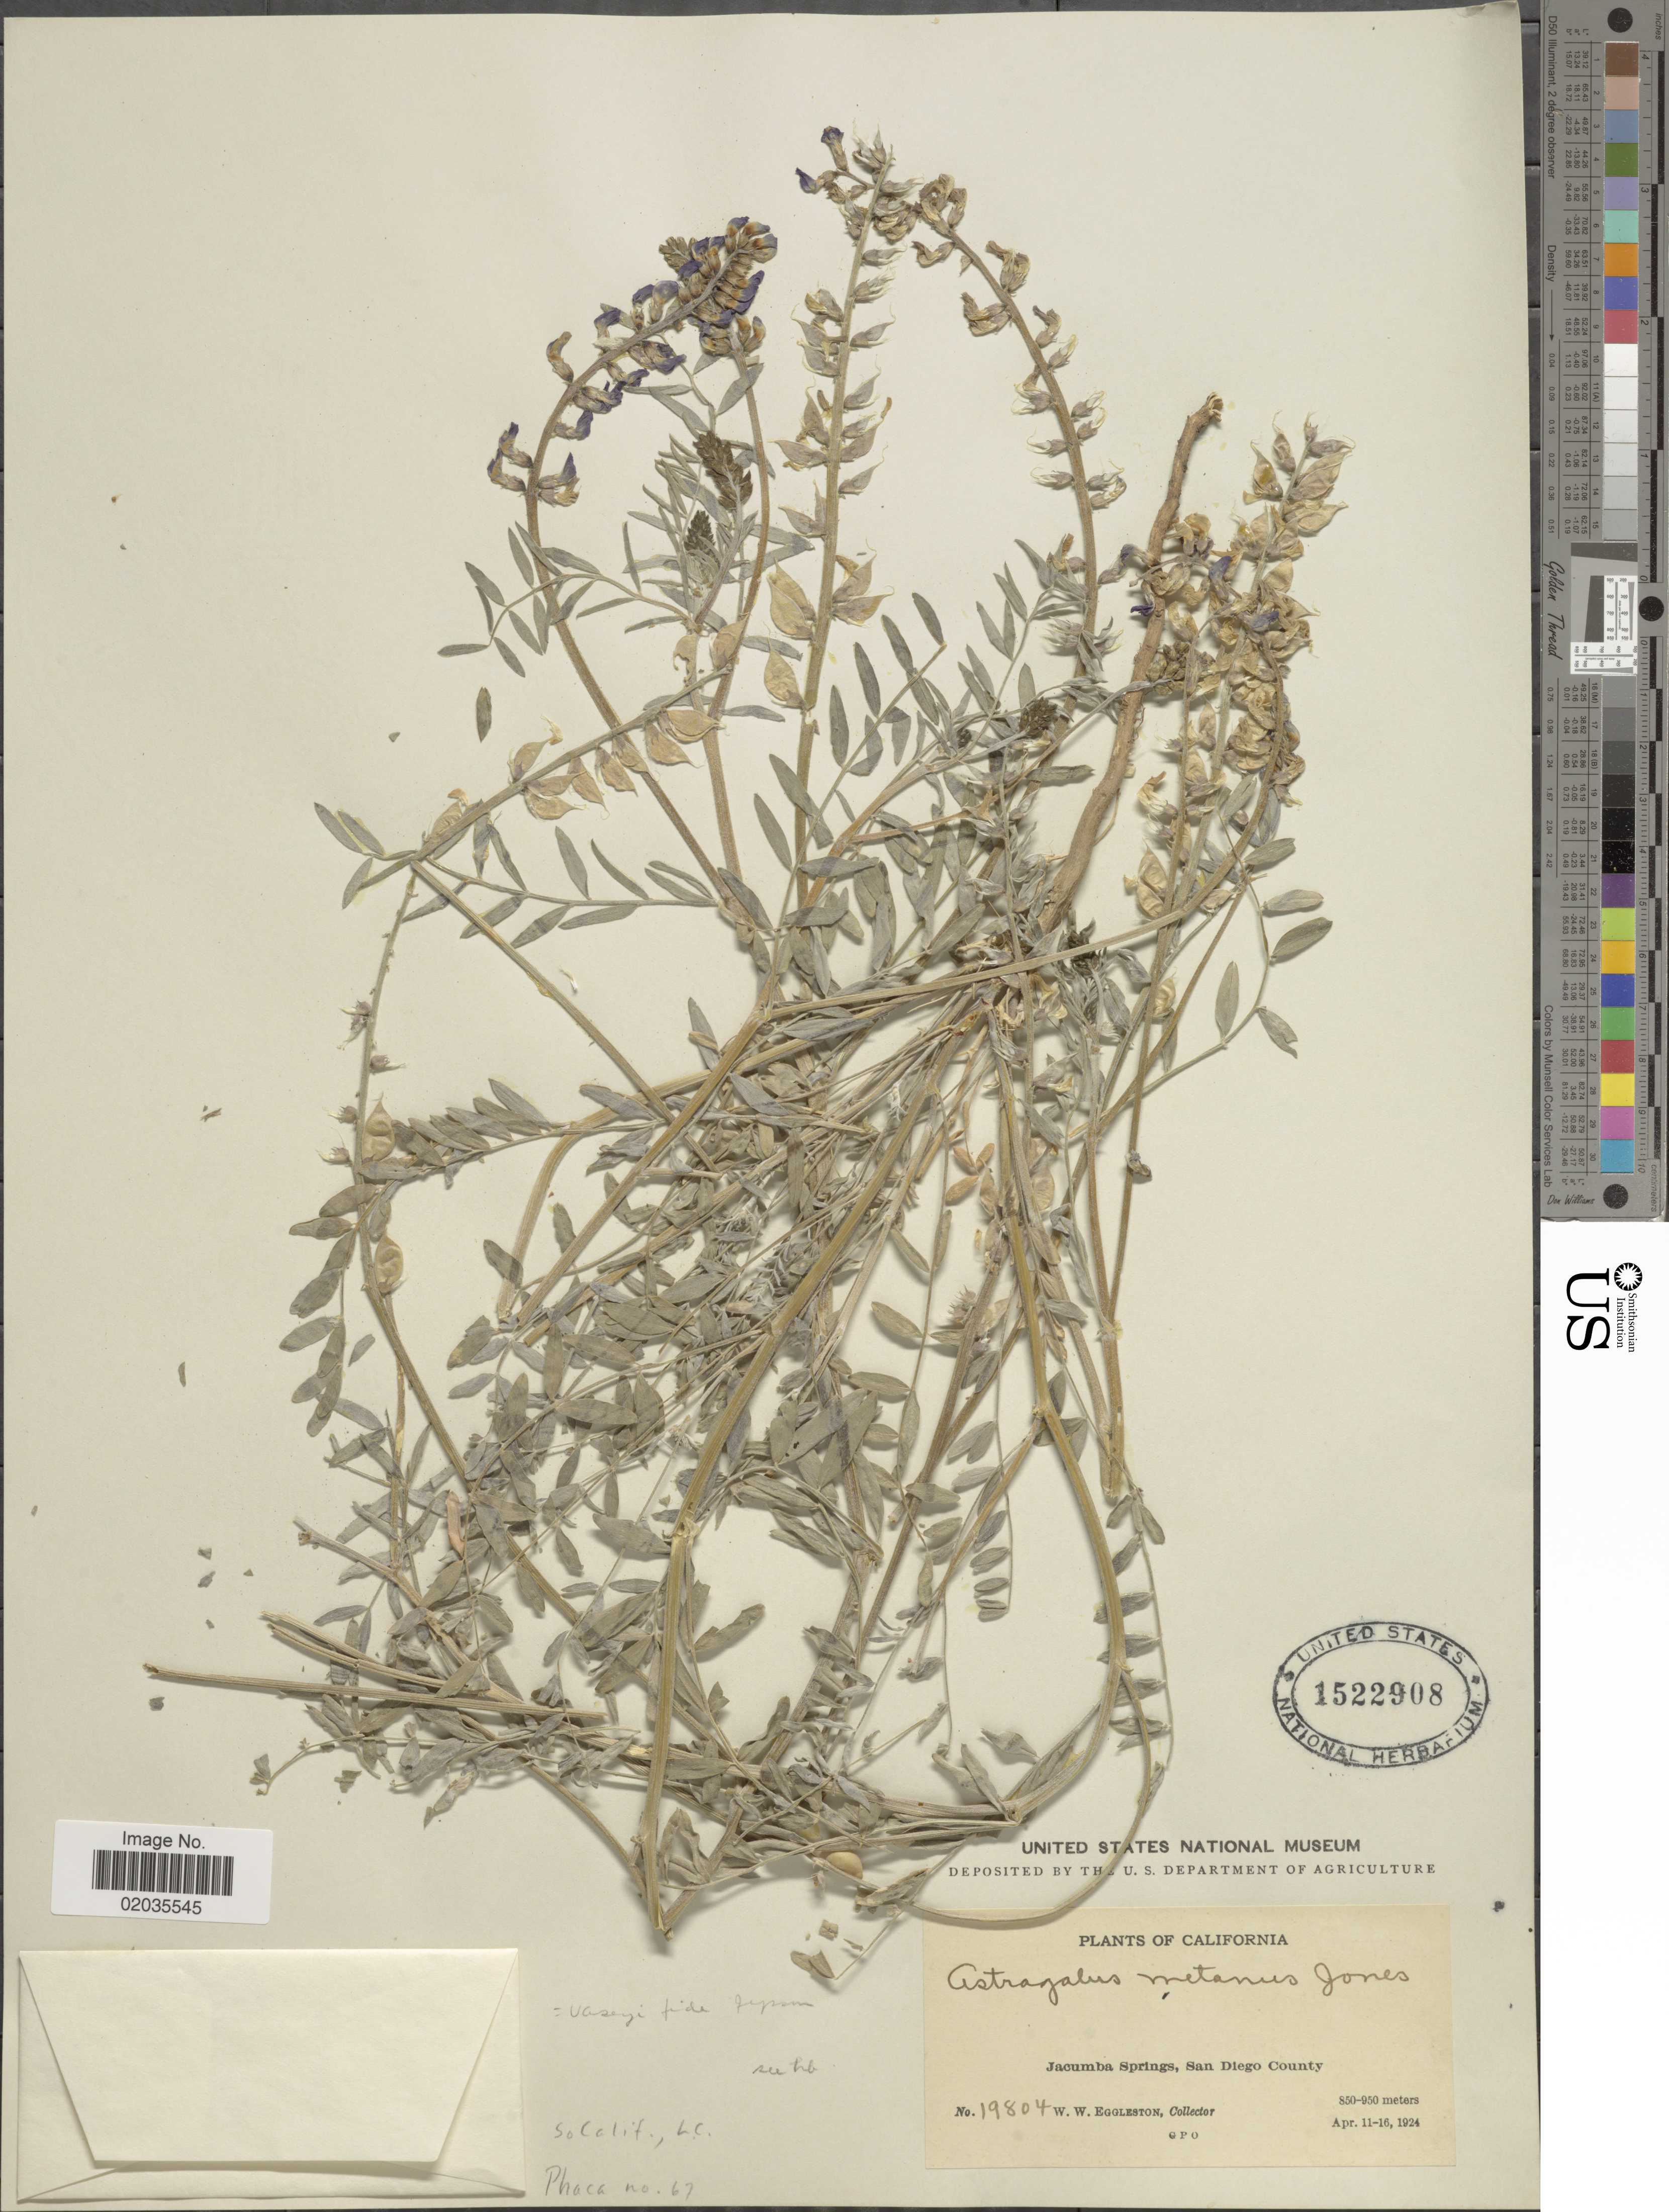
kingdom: Plantae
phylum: Tracheophyta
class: Magnoliopsida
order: Fabales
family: Fabaceae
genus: Astragalus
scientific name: Astragalus vaseyi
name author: S. Watson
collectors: W. W. Eggleston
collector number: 19804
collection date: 1924-04-11/1924-04-16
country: United States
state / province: California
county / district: San Diego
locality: Jacumba Springs, San Diego County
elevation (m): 850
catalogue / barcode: US 1522908